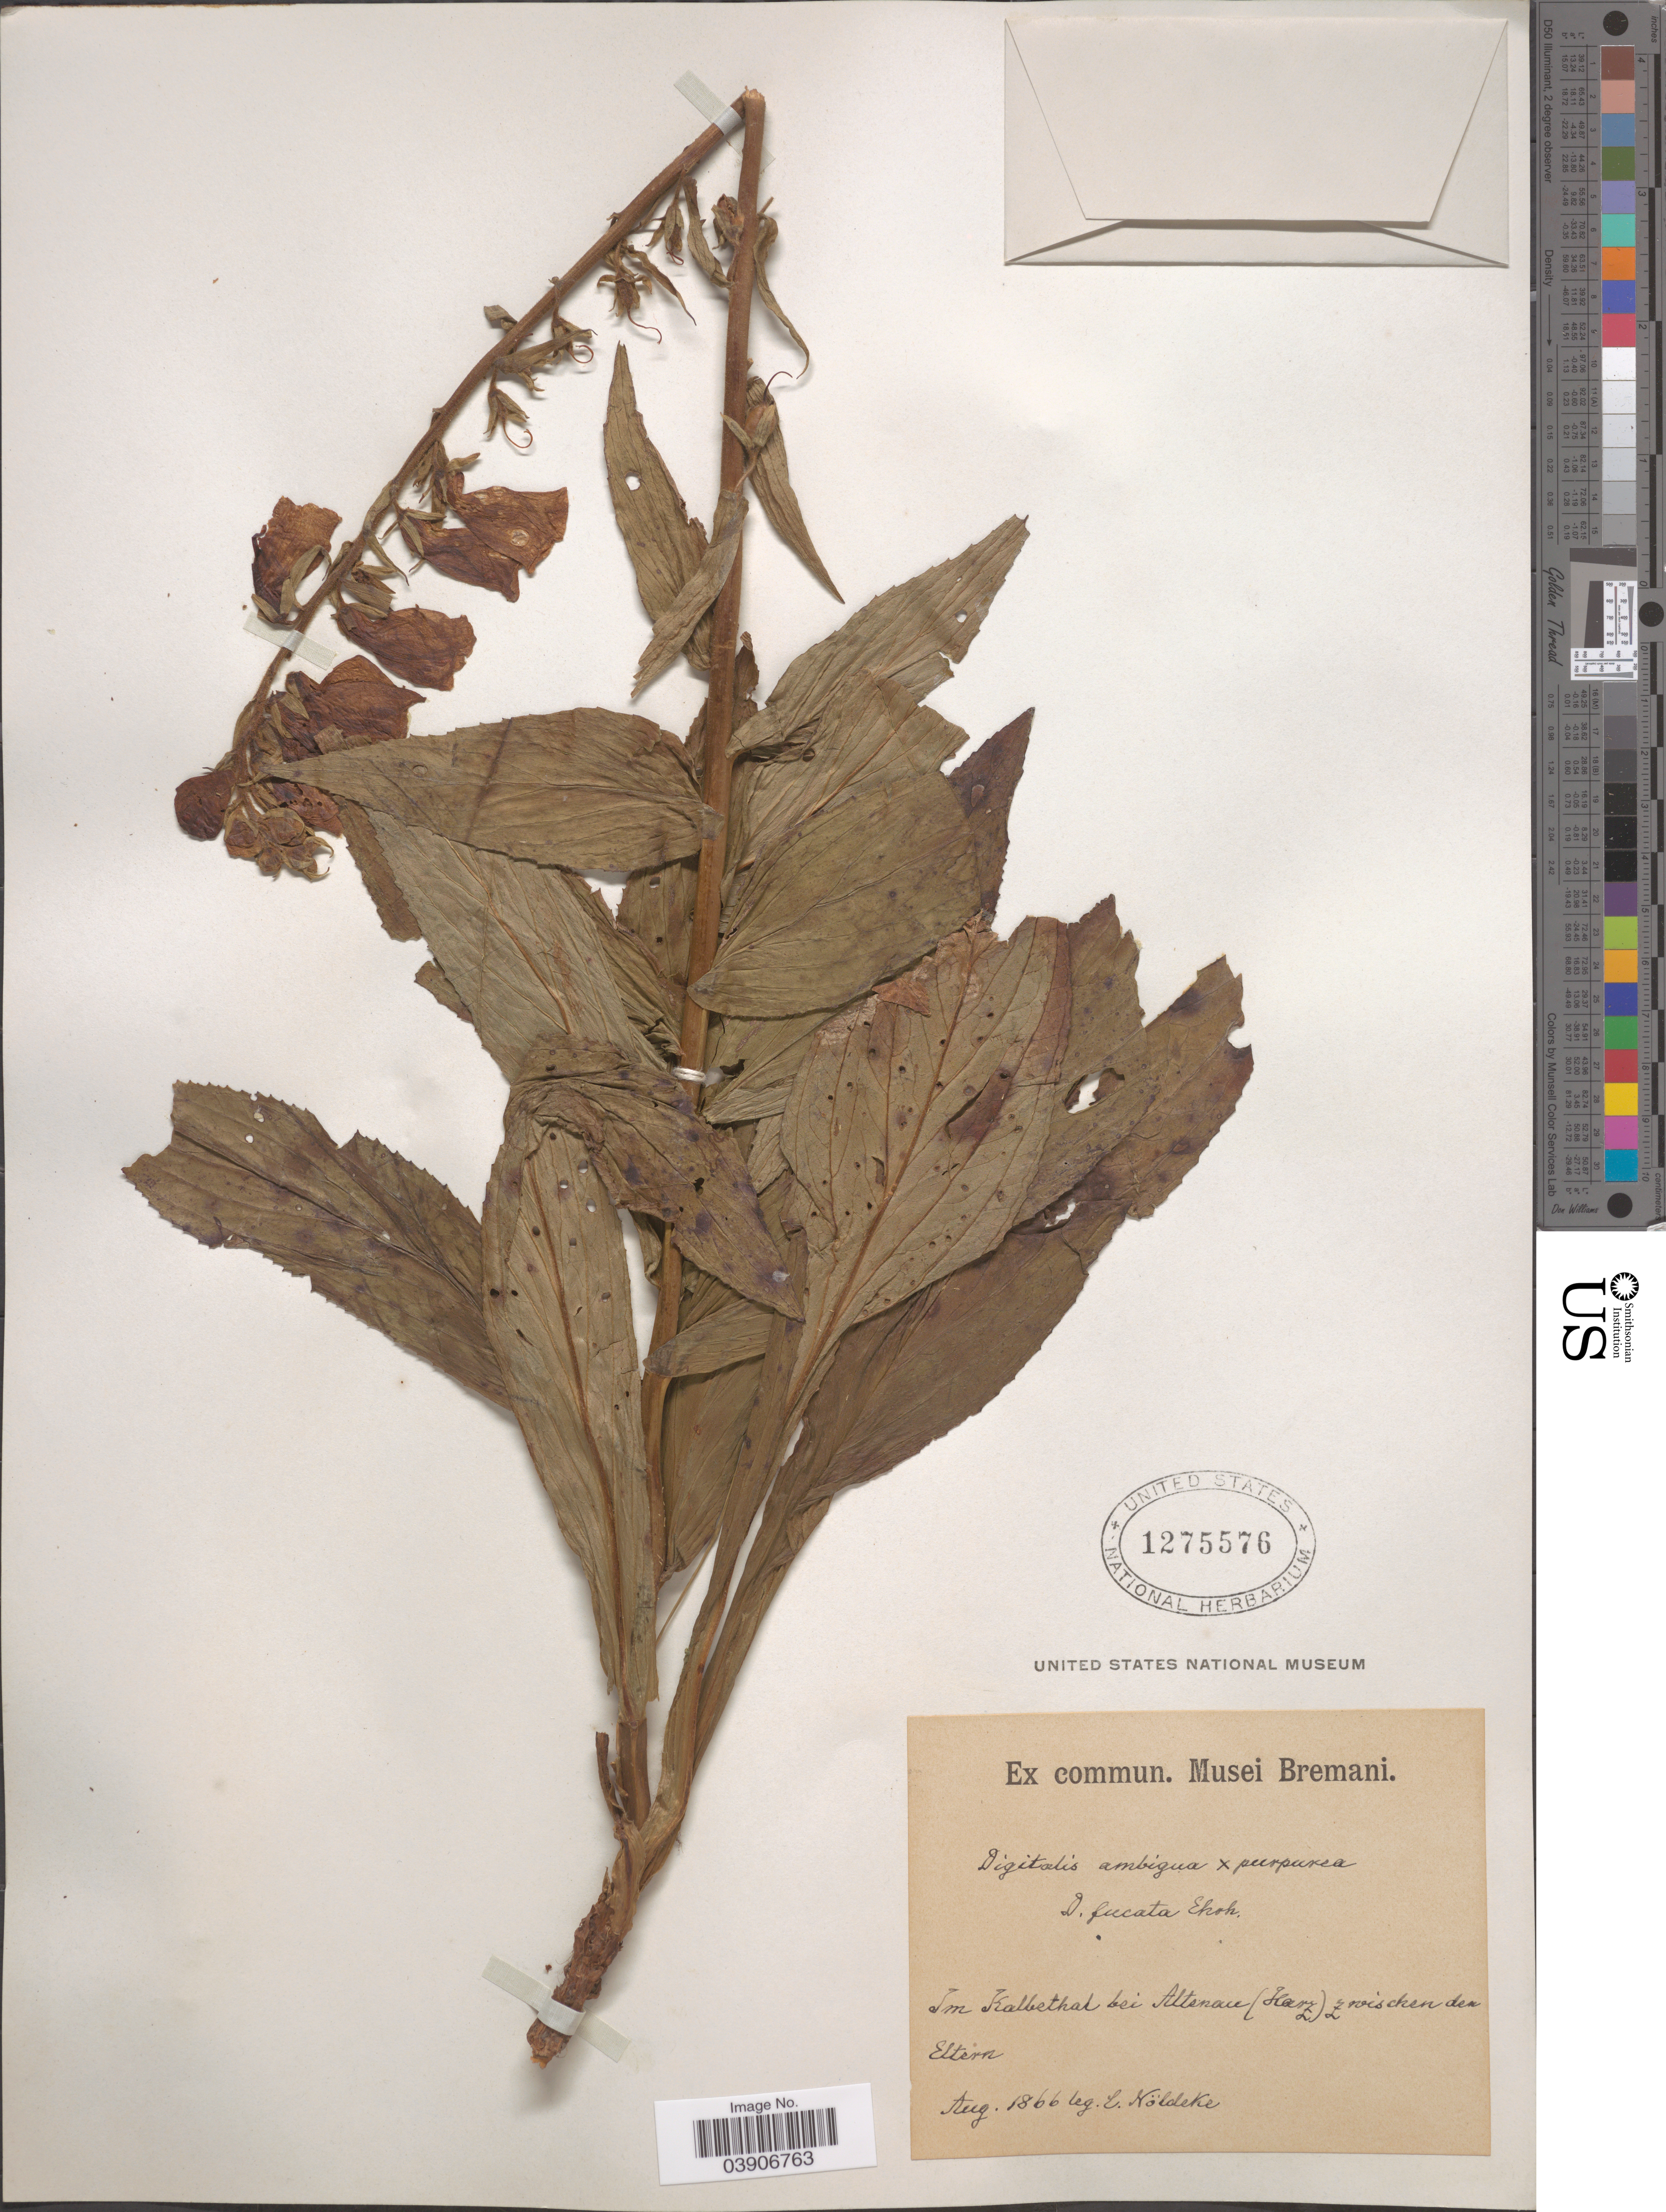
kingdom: Plantae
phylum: Tracheophyta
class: Magnoliopsida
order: Lamiales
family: Plantaginaceae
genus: Digitalis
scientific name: Digitalis ambigua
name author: Murray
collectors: C. Noldeke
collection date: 1866-08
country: Germany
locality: Im Kalbethal bei Altenau (Harz) Zwischen den Eltern.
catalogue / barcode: US 1275576